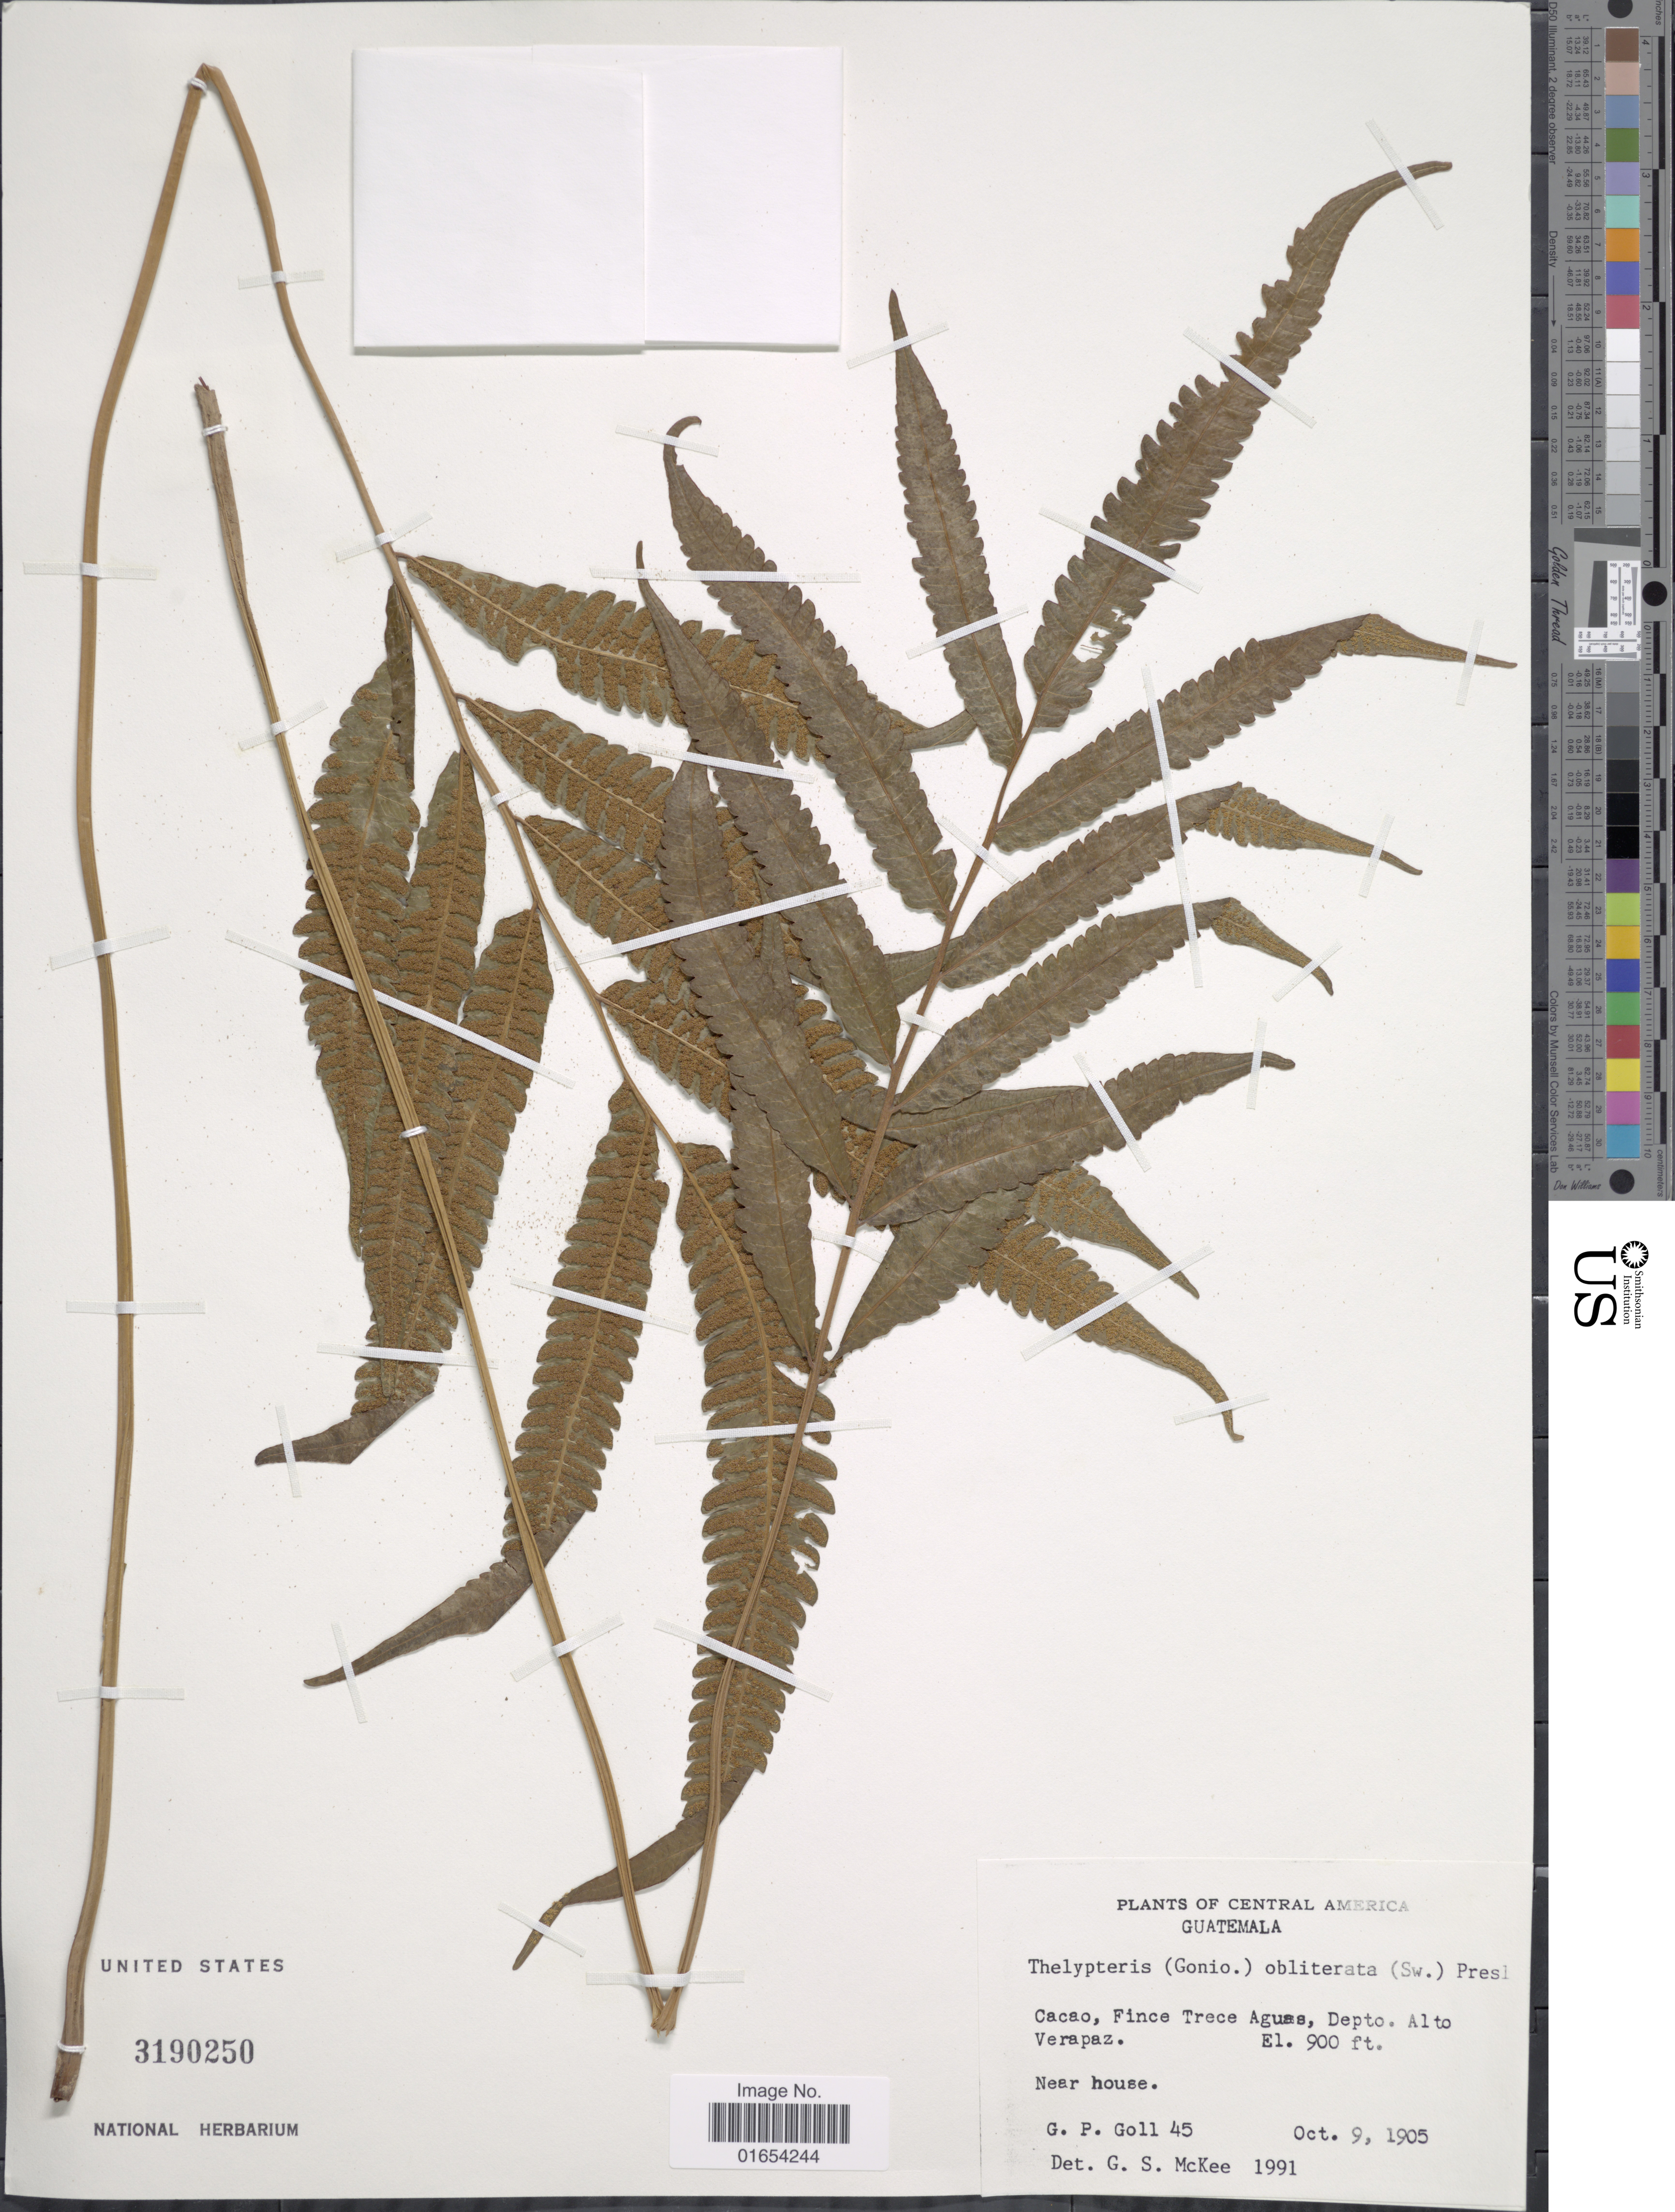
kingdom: Plantae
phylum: Tracheophyta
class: Polypodiopsida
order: Polypodiales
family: Thelypteridaceae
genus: Goniopteris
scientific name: Goniopteris obliterata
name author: (Sw.) C. Presl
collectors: G. P. Goll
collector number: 45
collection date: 1905-10-09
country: Guatemala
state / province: Alta Verapaz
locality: Cacao, Fince Trece Aguas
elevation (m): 274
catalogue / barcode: US 3190250